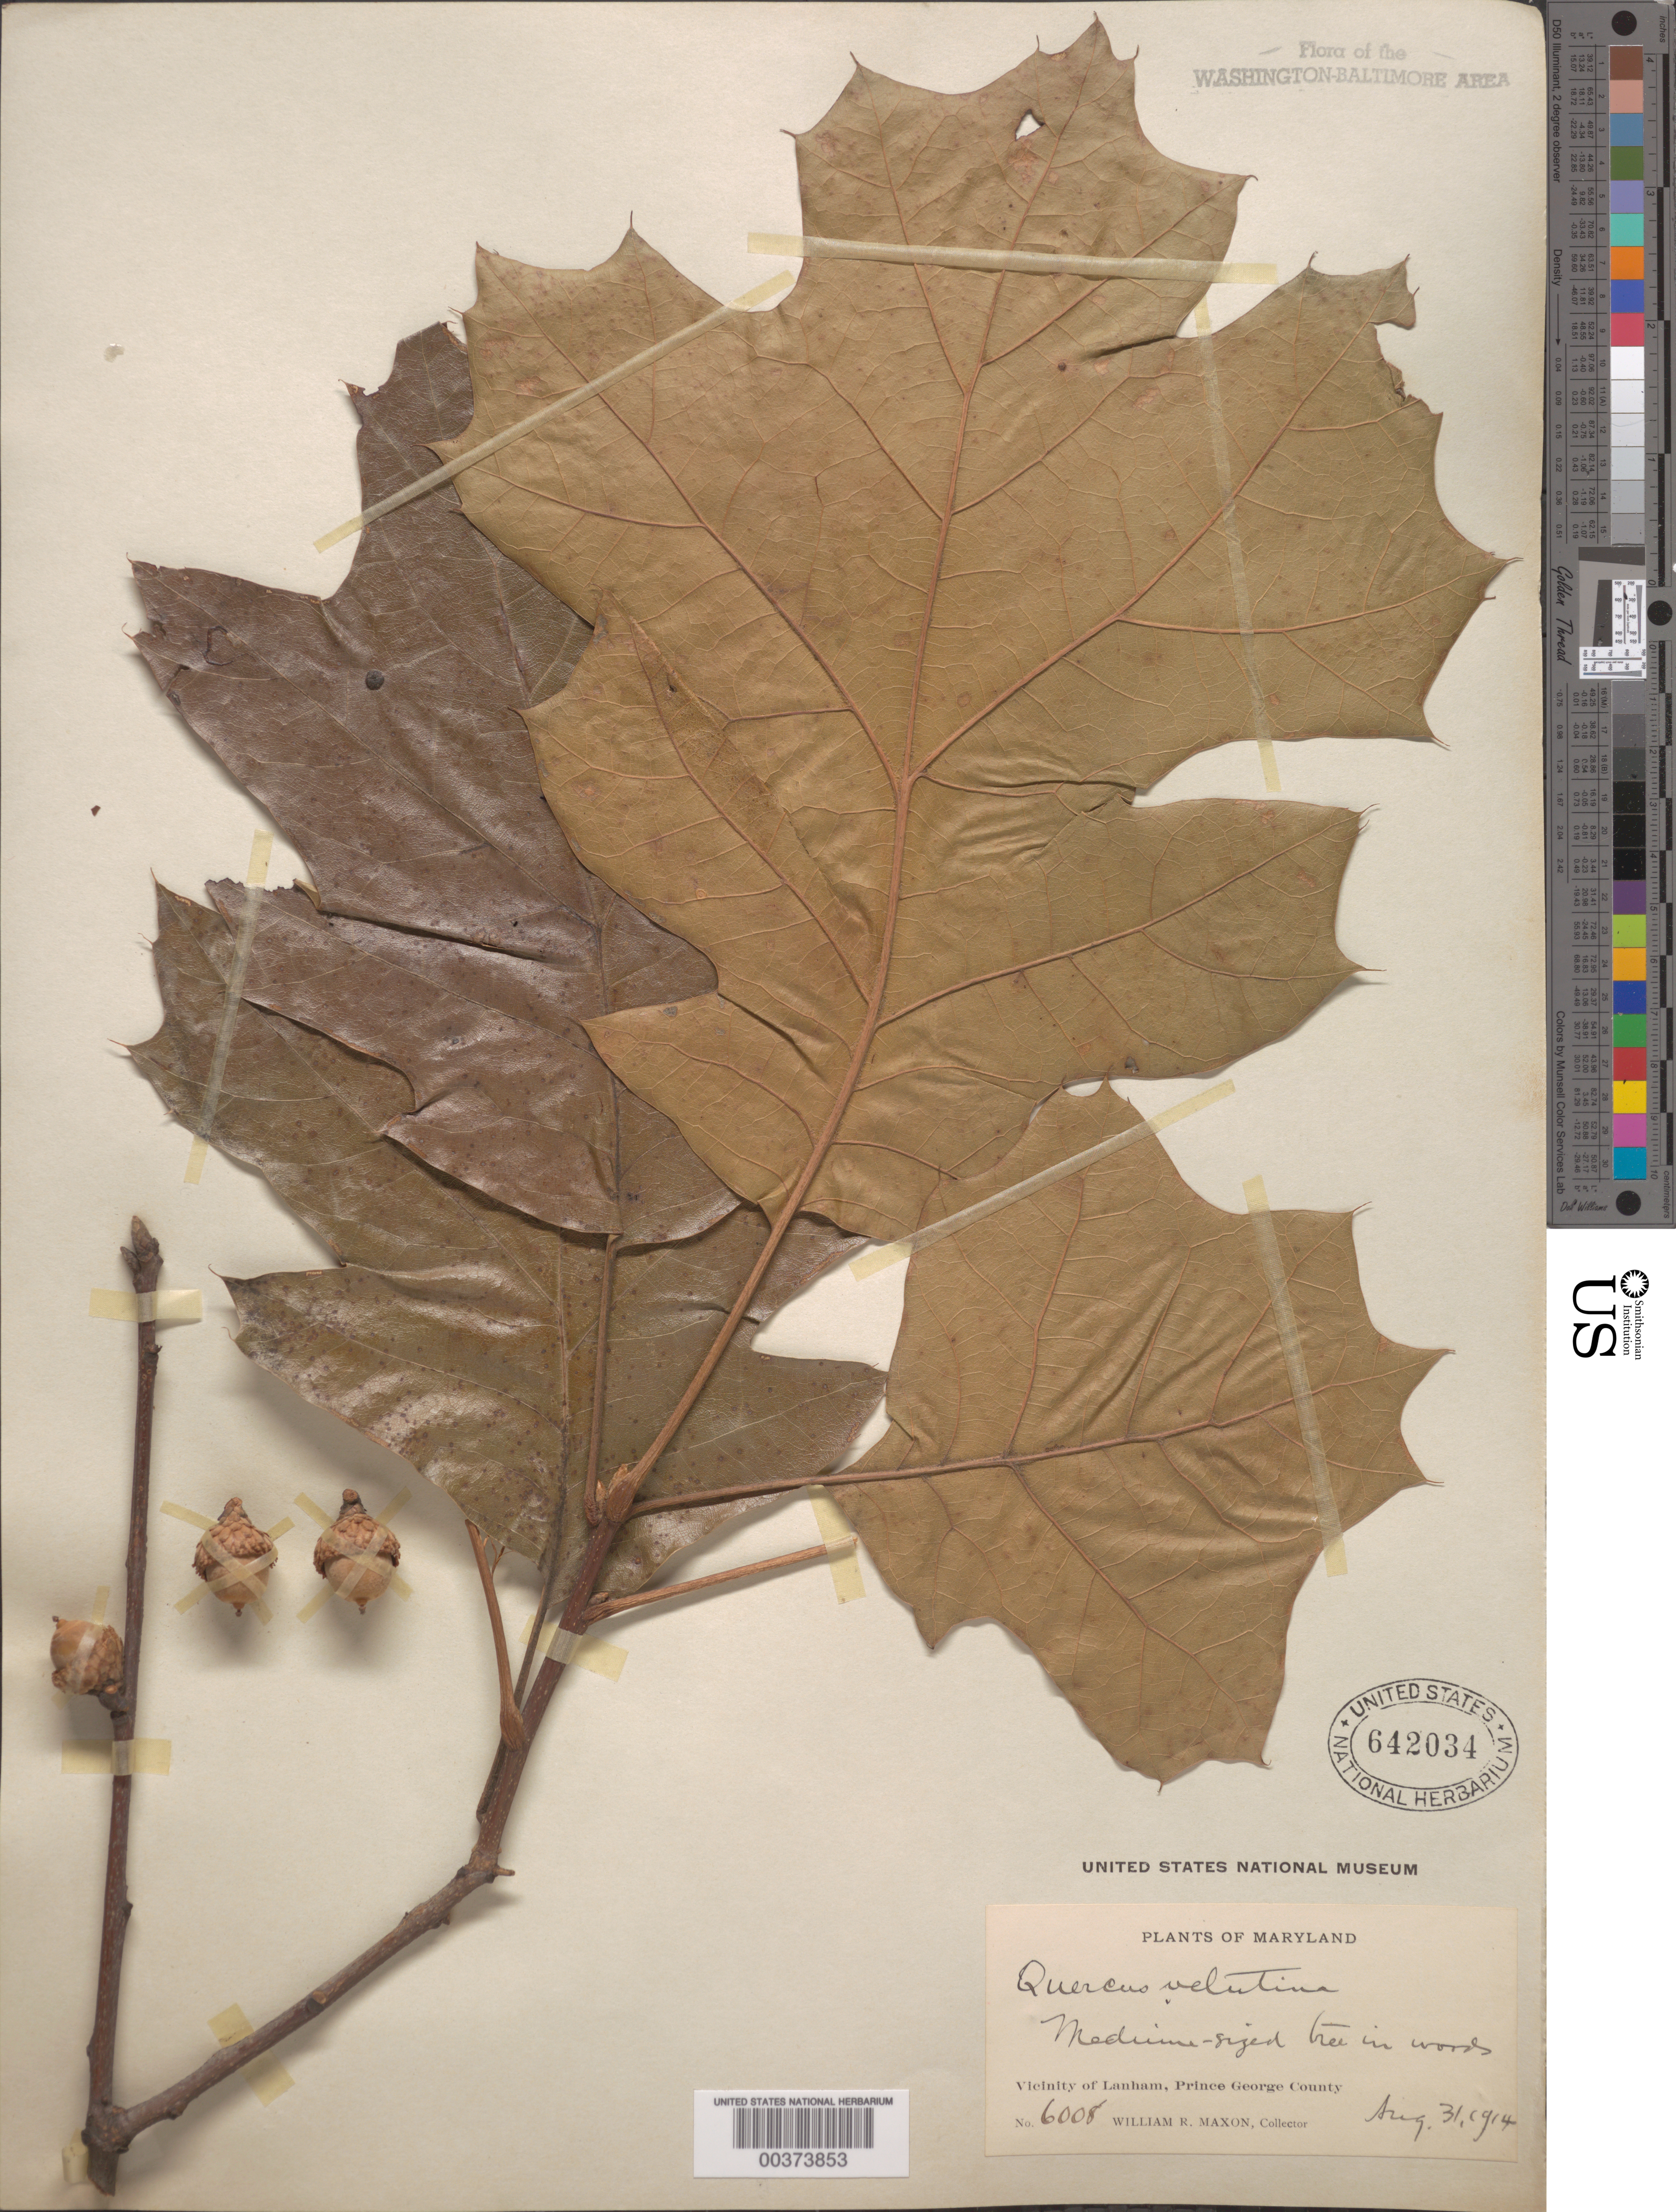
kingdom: Plantae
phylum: Tracheophyta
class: Magnoliopsida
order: Fagales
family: Fagaceae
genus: Quercus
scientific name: Quercus velutina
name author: Lam.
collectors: W. R. Maxon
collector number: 6008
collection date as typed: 31 Aug 1914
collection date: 1914-08-31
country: United States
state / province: Maryland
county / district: Prince George's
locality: Lanham vicinity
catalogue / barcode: US 642034